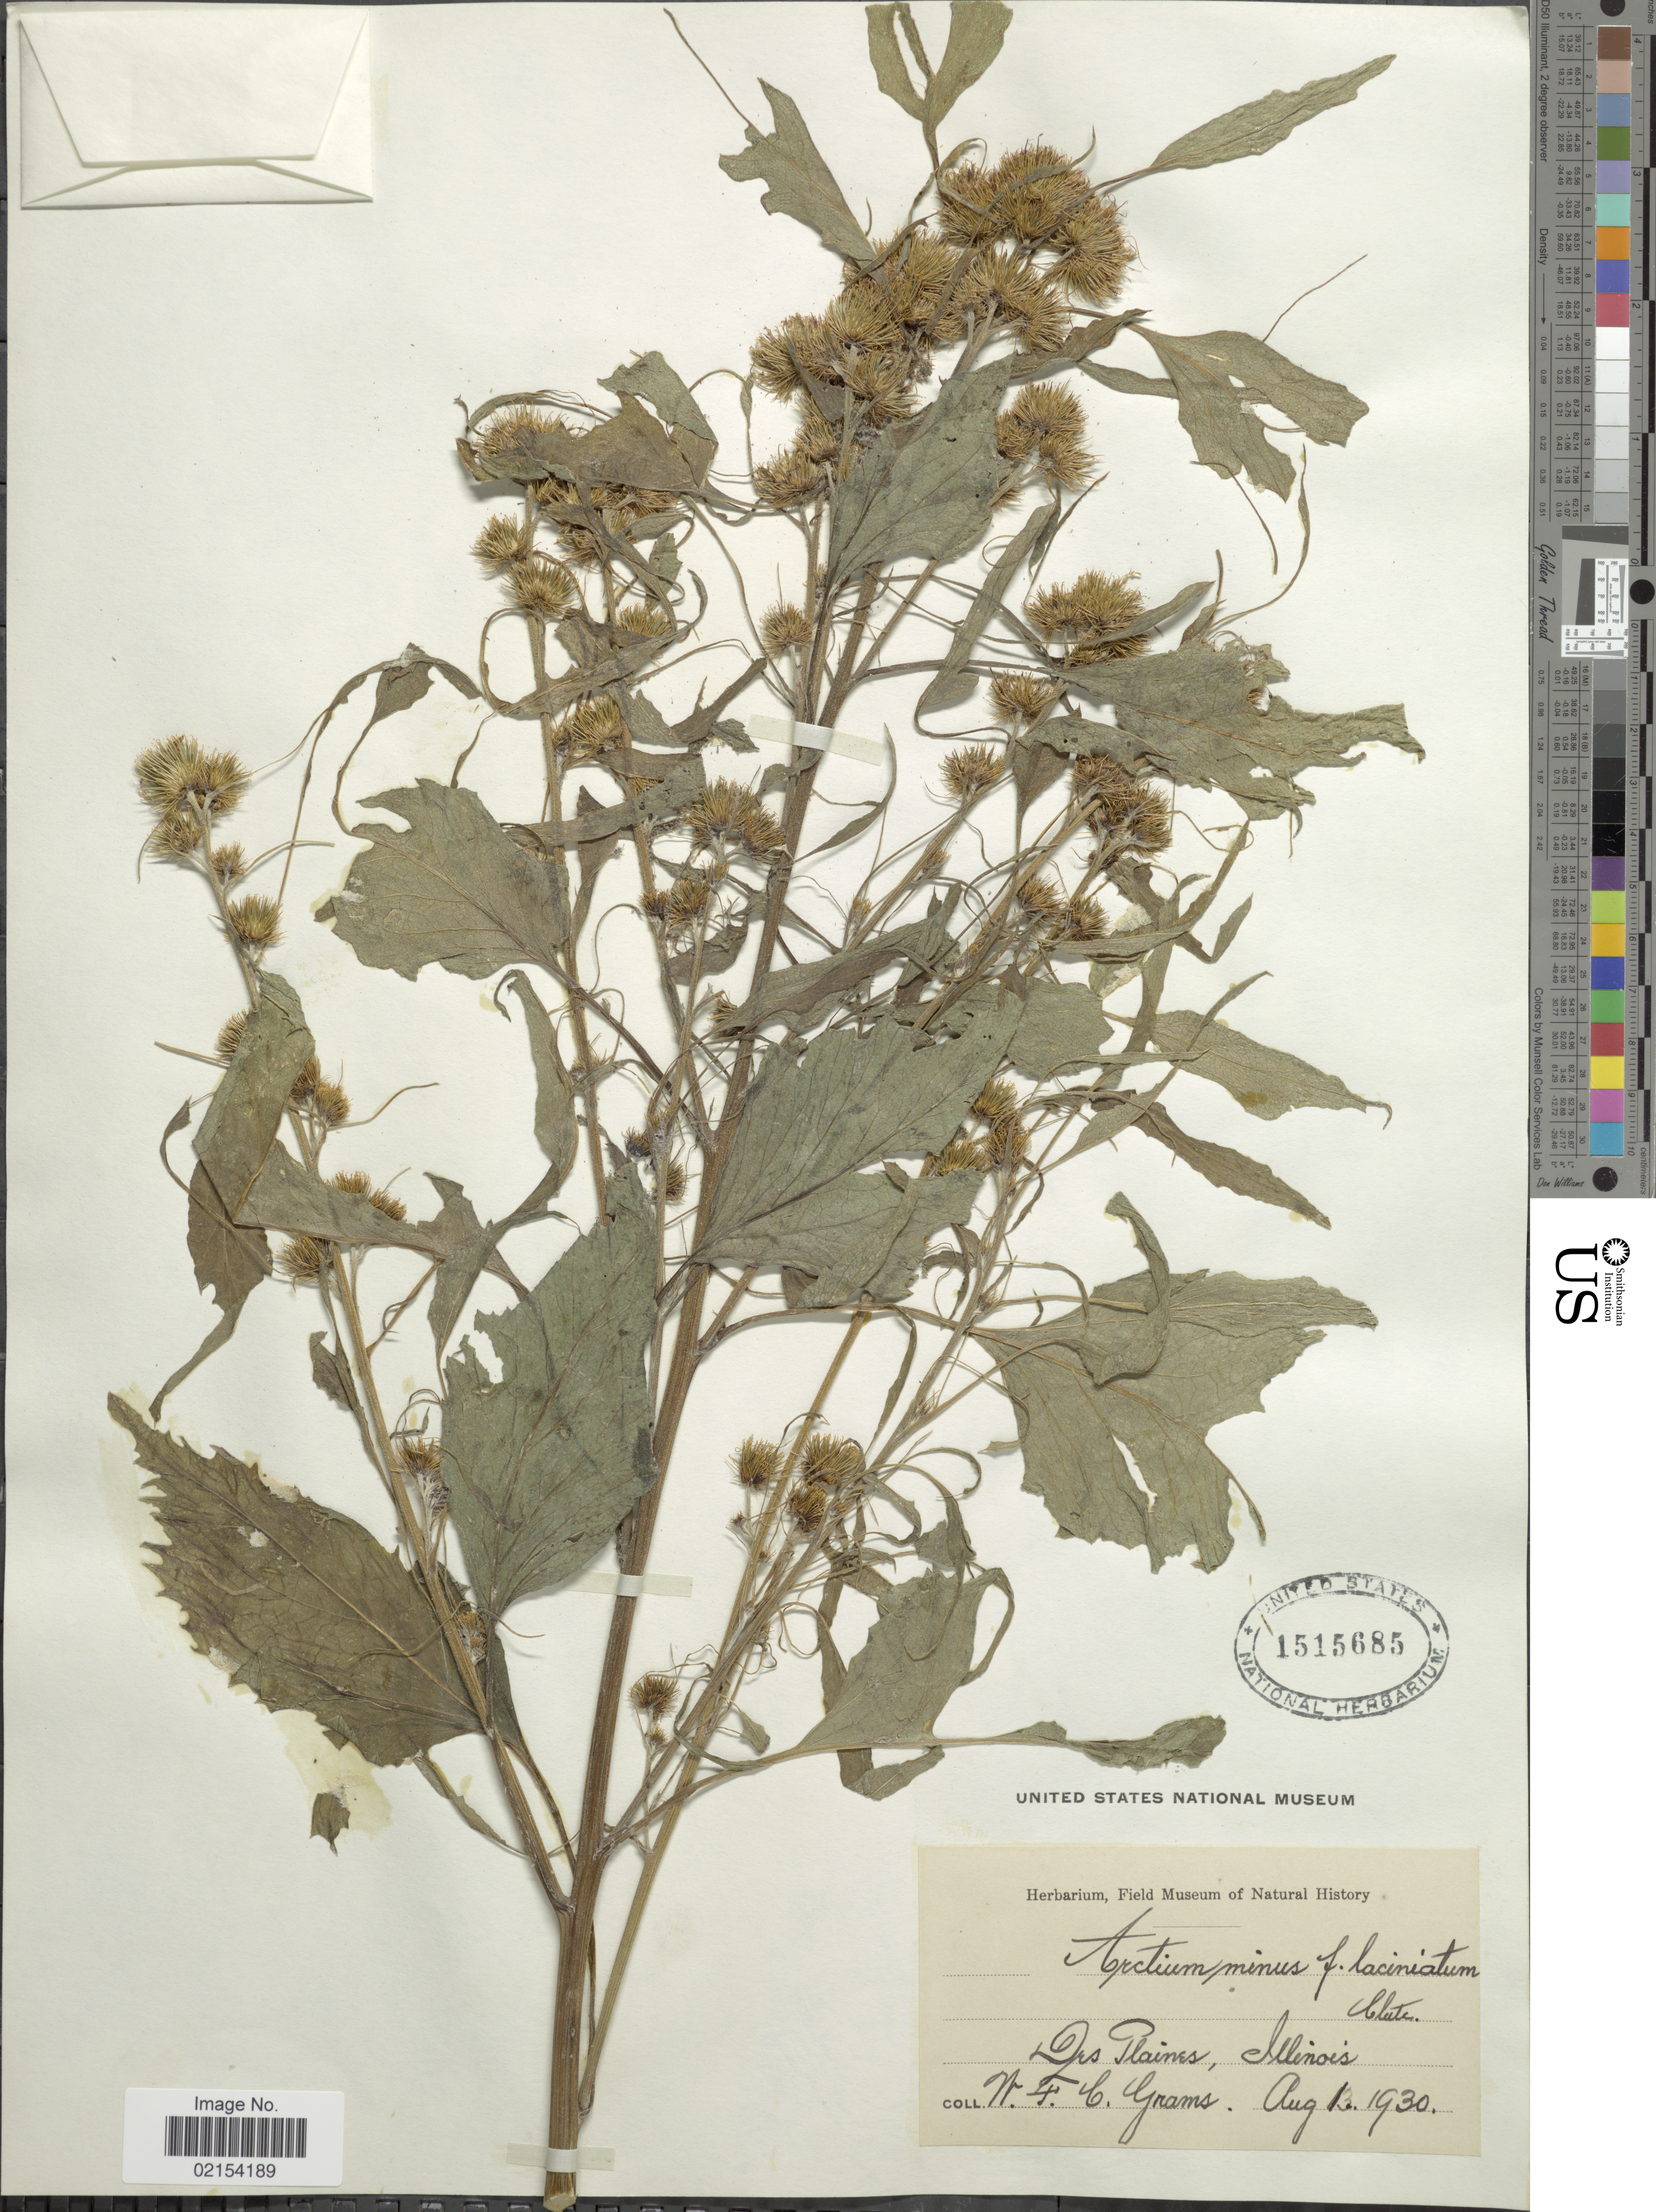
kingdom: Plantae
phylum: Tracheophyta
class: Magnoliopsida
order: Asterales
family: Asteraceae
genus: Arctium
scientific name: Arctium minus f. laciniatum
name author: Clute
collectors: F. Grams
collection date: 1930-08-01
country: United States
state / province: Illinois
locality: Des Plaines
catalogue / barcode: US 1515685